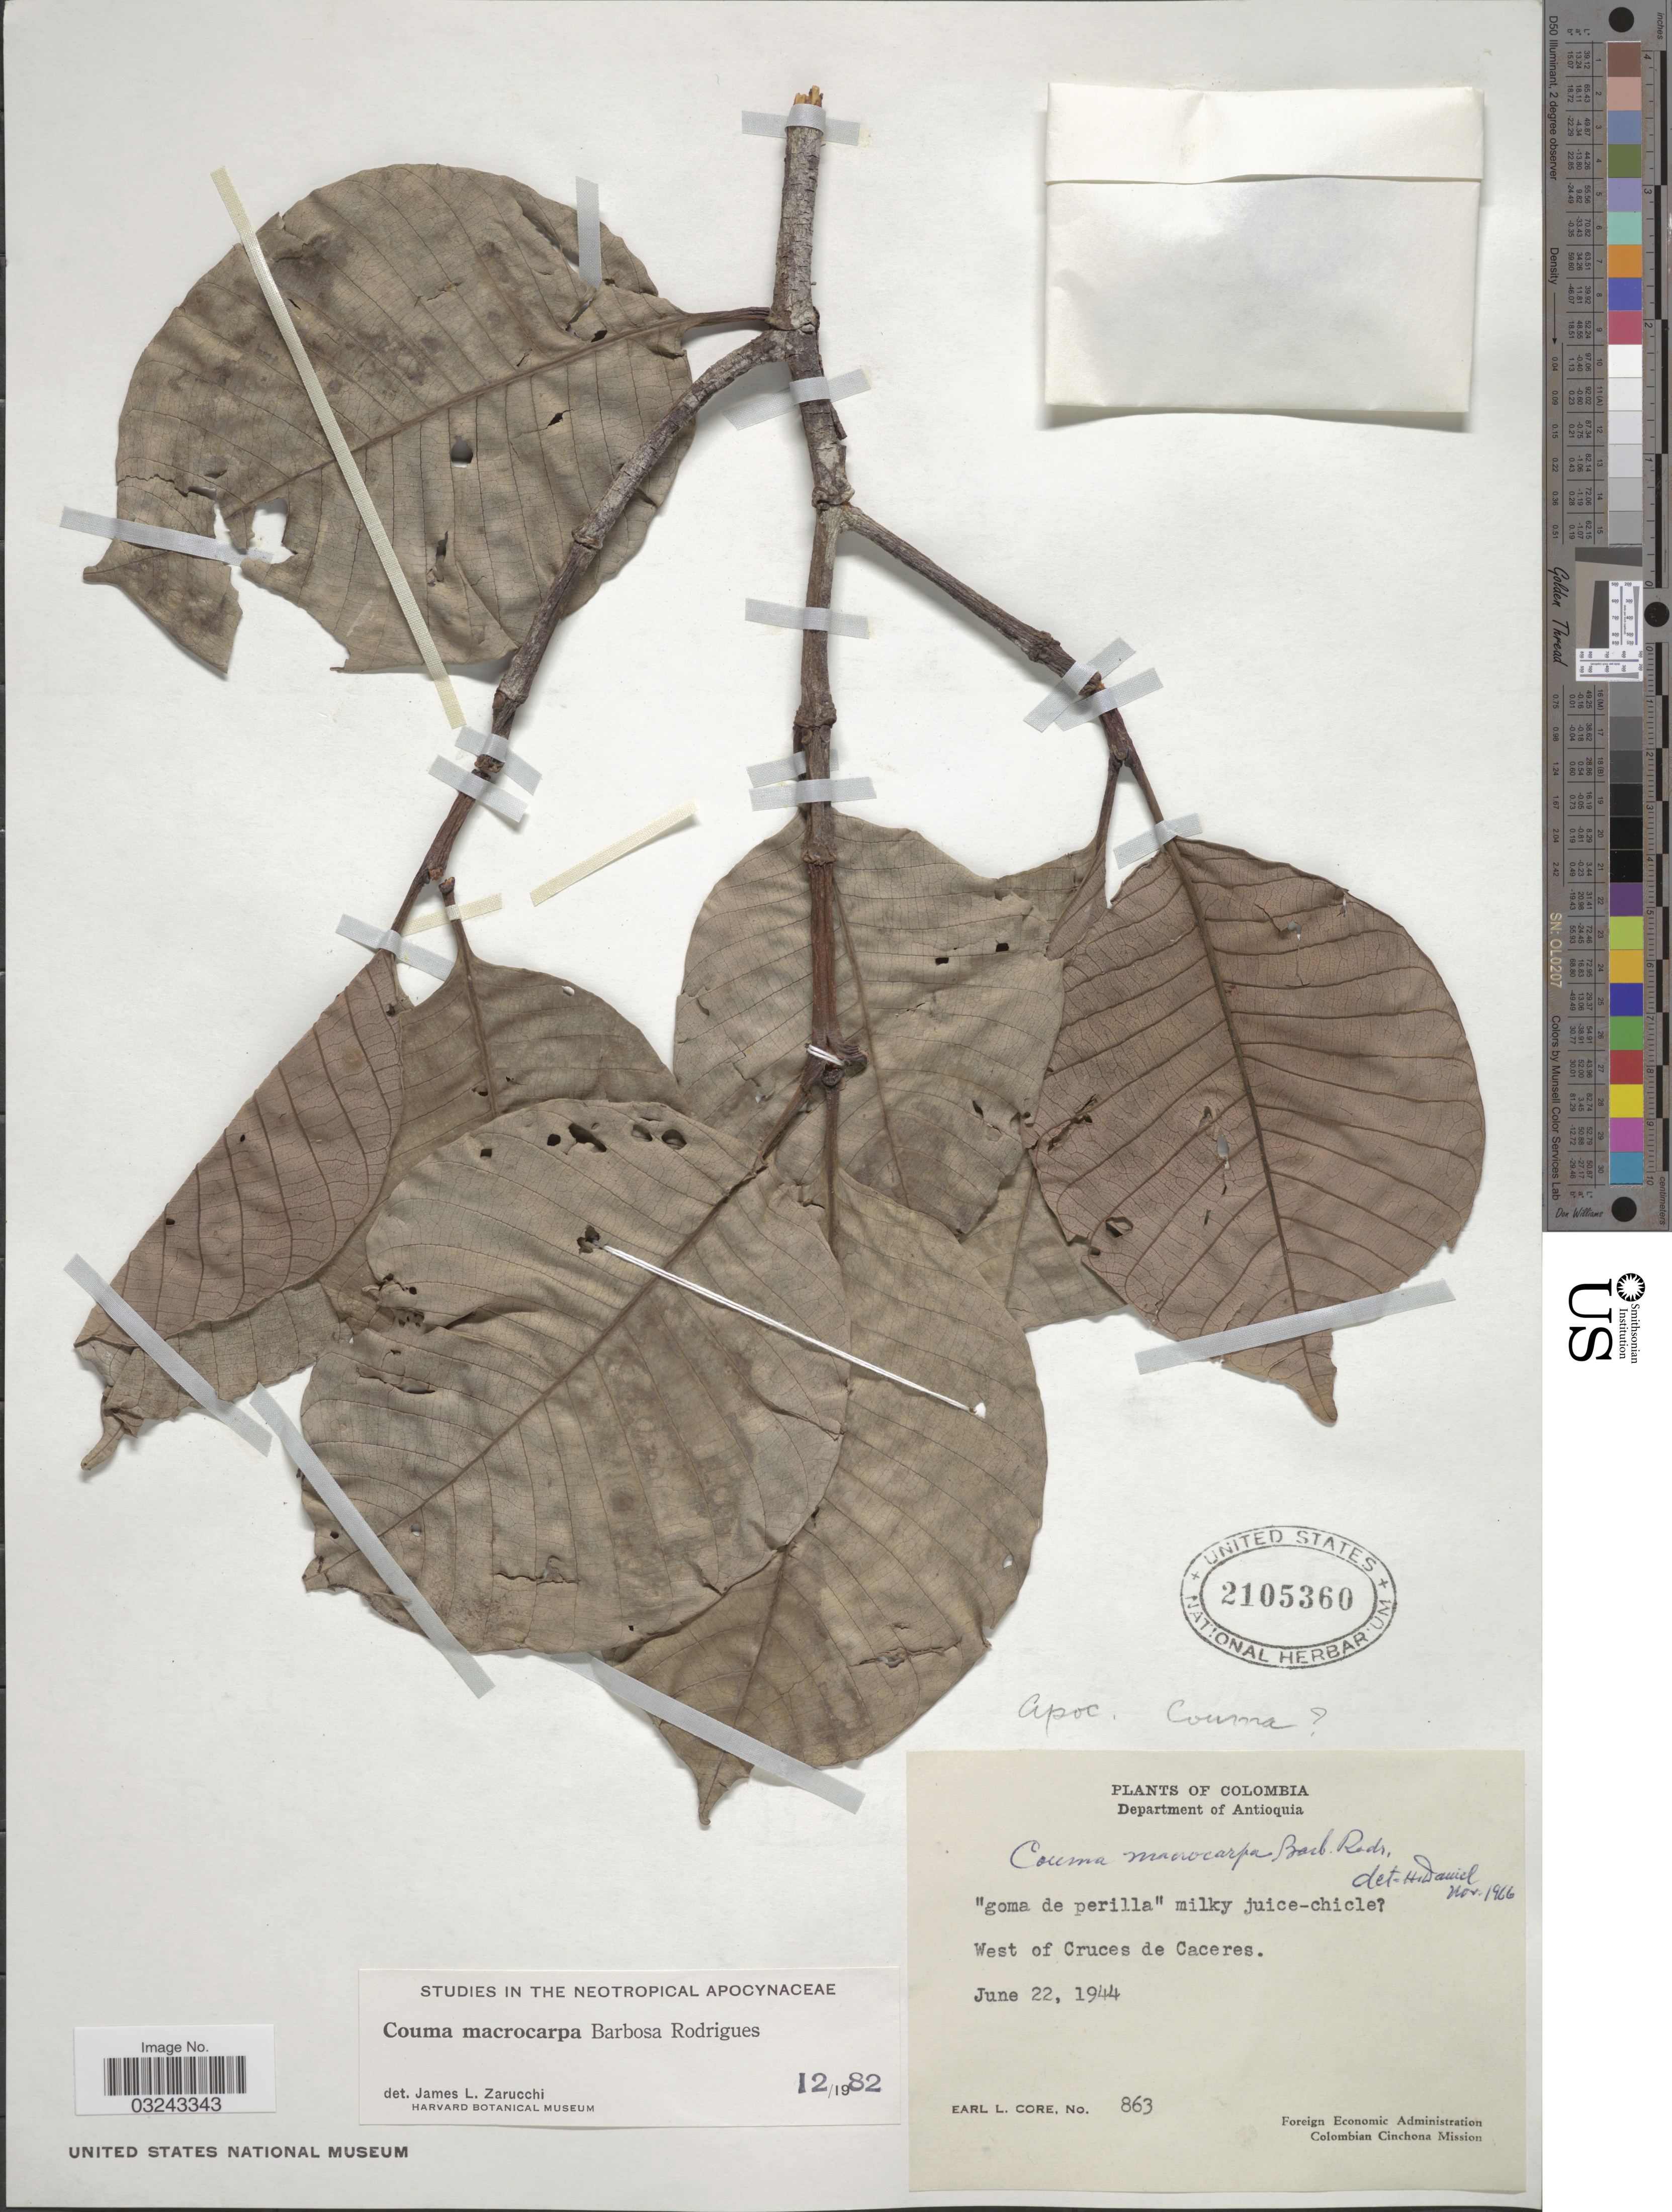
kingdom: Plantae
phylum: Tracheophyta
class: Magnoliopsida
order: Gentianales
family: Apocynaceae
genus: Couma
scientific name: Couma macrocarpa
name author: Barb. Rodr.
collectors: E. L. Core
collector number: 863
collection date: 1944-06-22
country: Colombia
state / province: Antioquia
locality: Department of Antioquia. West of Cruces de Caceres.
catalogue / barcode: US 2105360